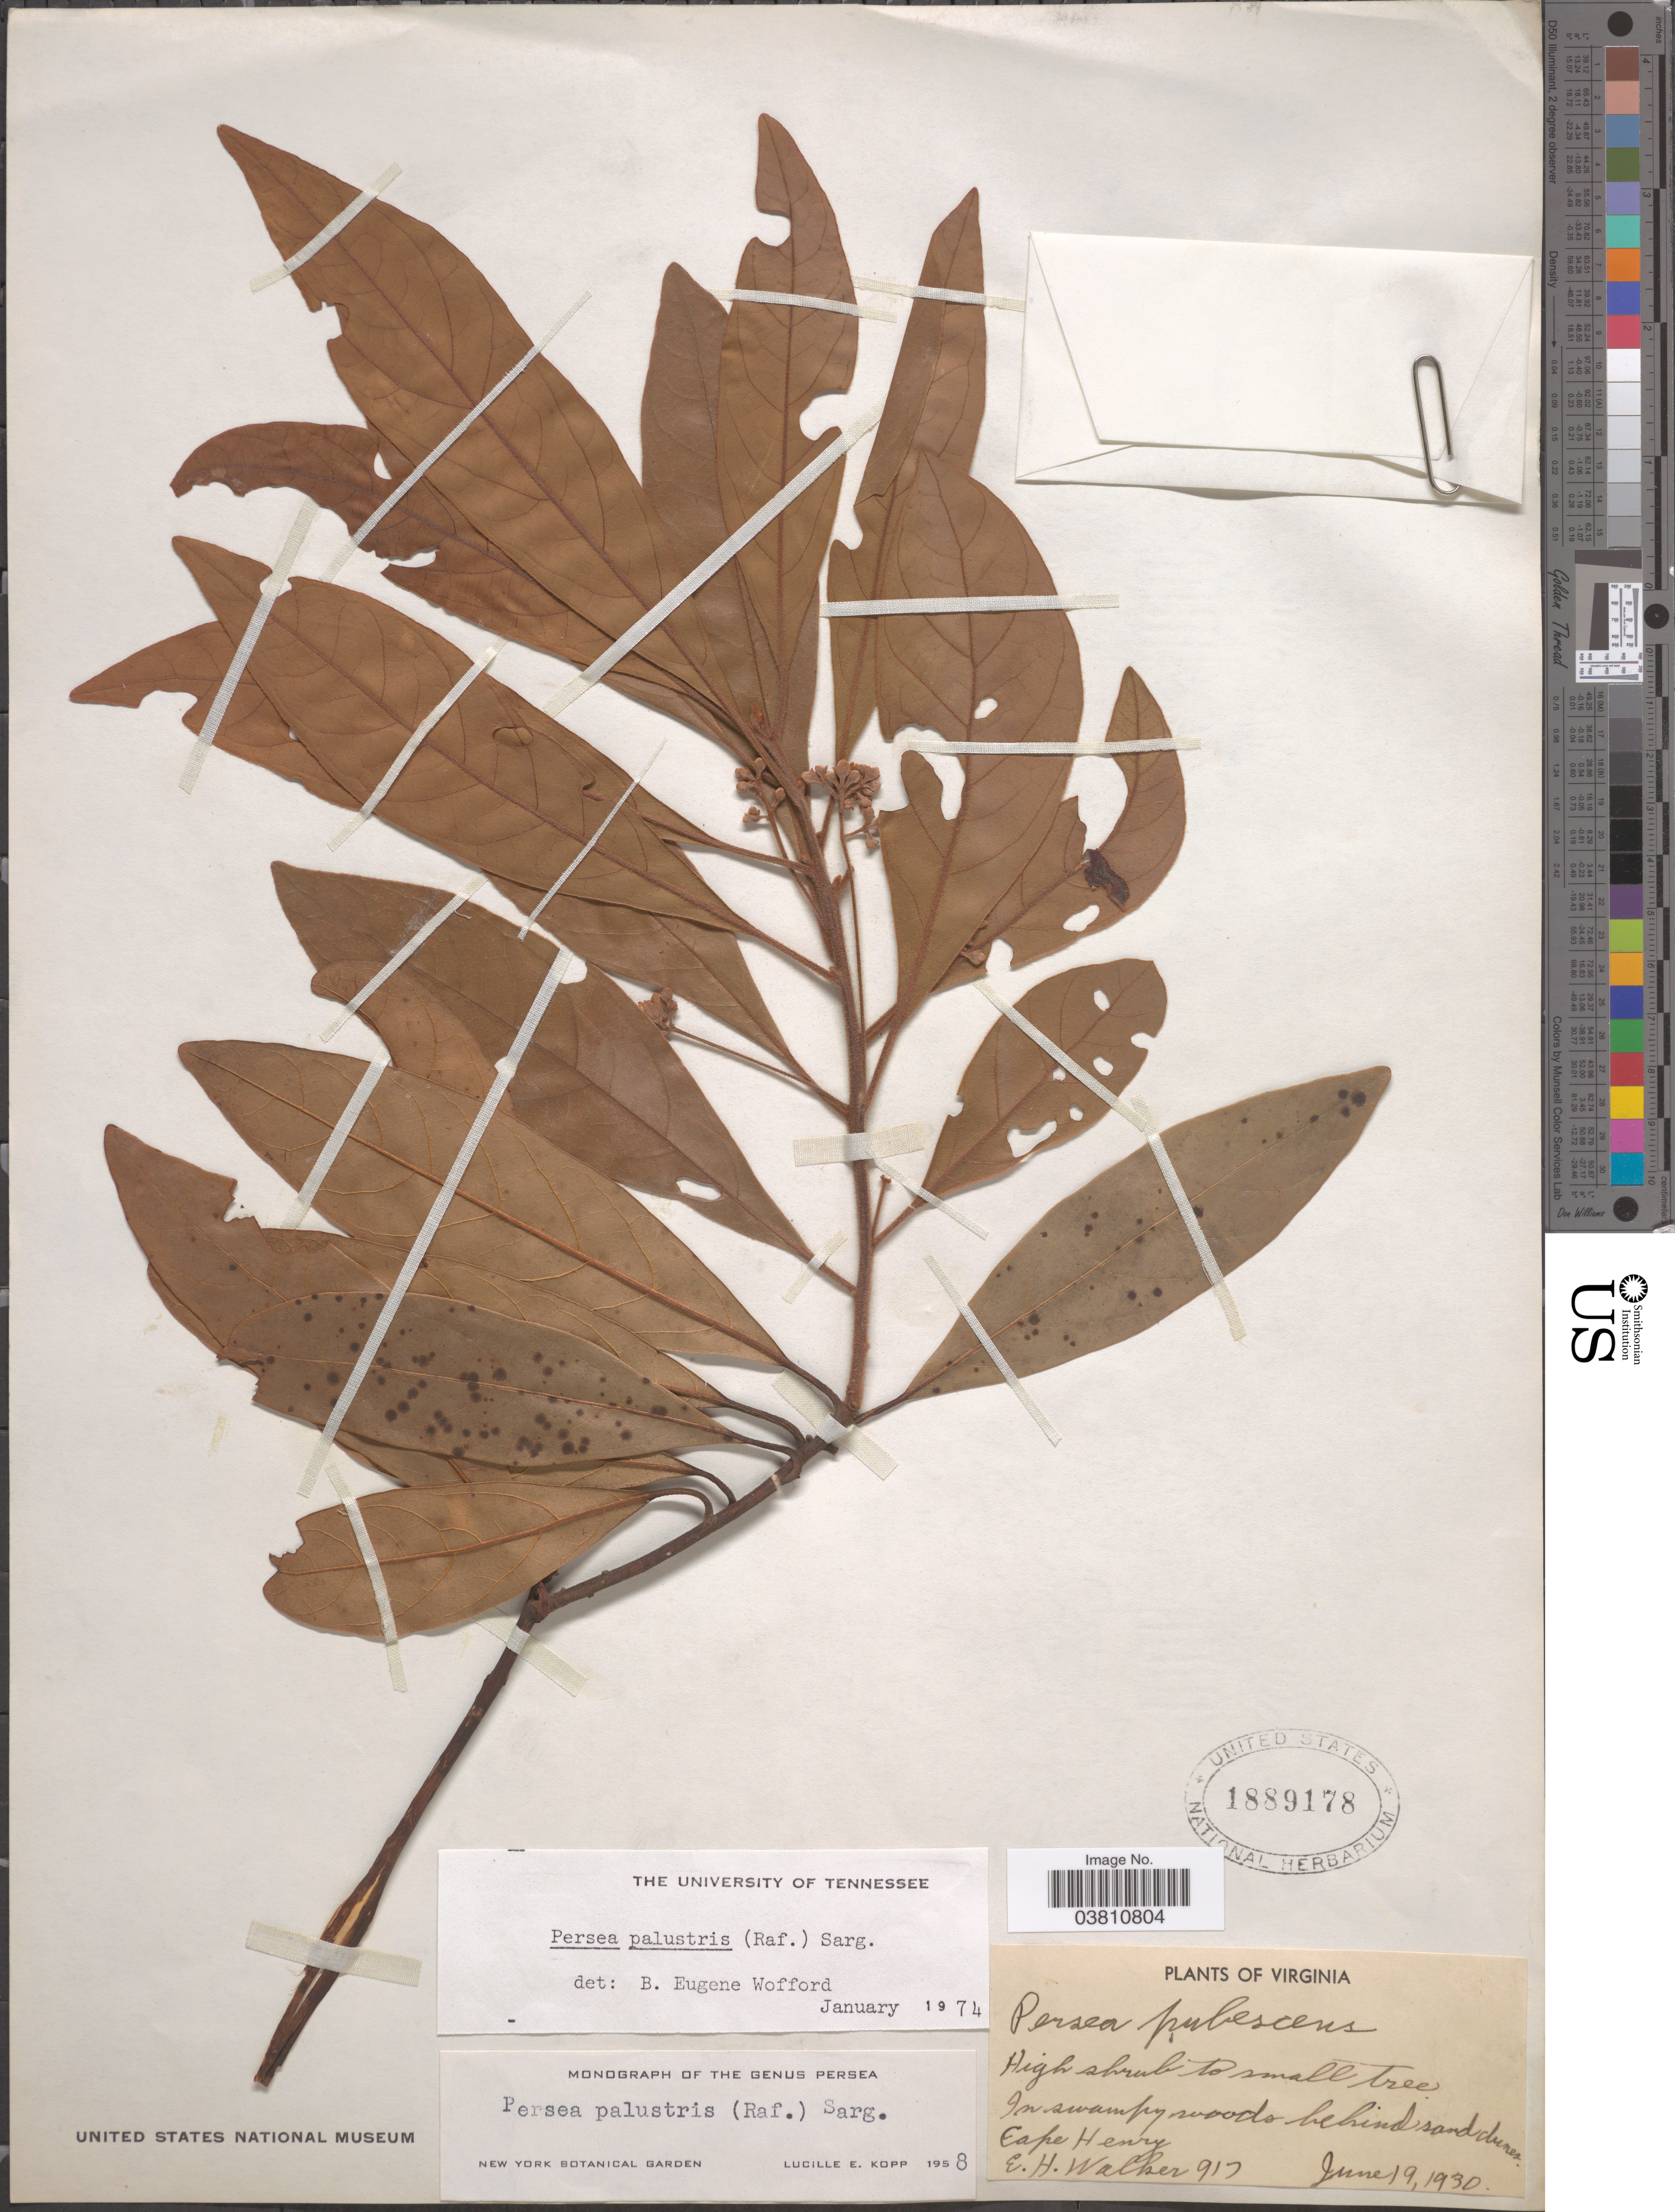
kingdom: Plantae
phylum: Tracheophyta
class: Magnoliopsida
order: Laurales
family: Lauraceae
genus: Persea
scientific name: Persea palustris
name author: (Raf.) Sarg.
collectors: E. H. Walker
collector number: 917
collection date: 1930-06-19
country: United States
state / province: Virginia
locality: In swampy woods behind sand dunes. Cape Henry.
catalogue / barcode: US 1889178